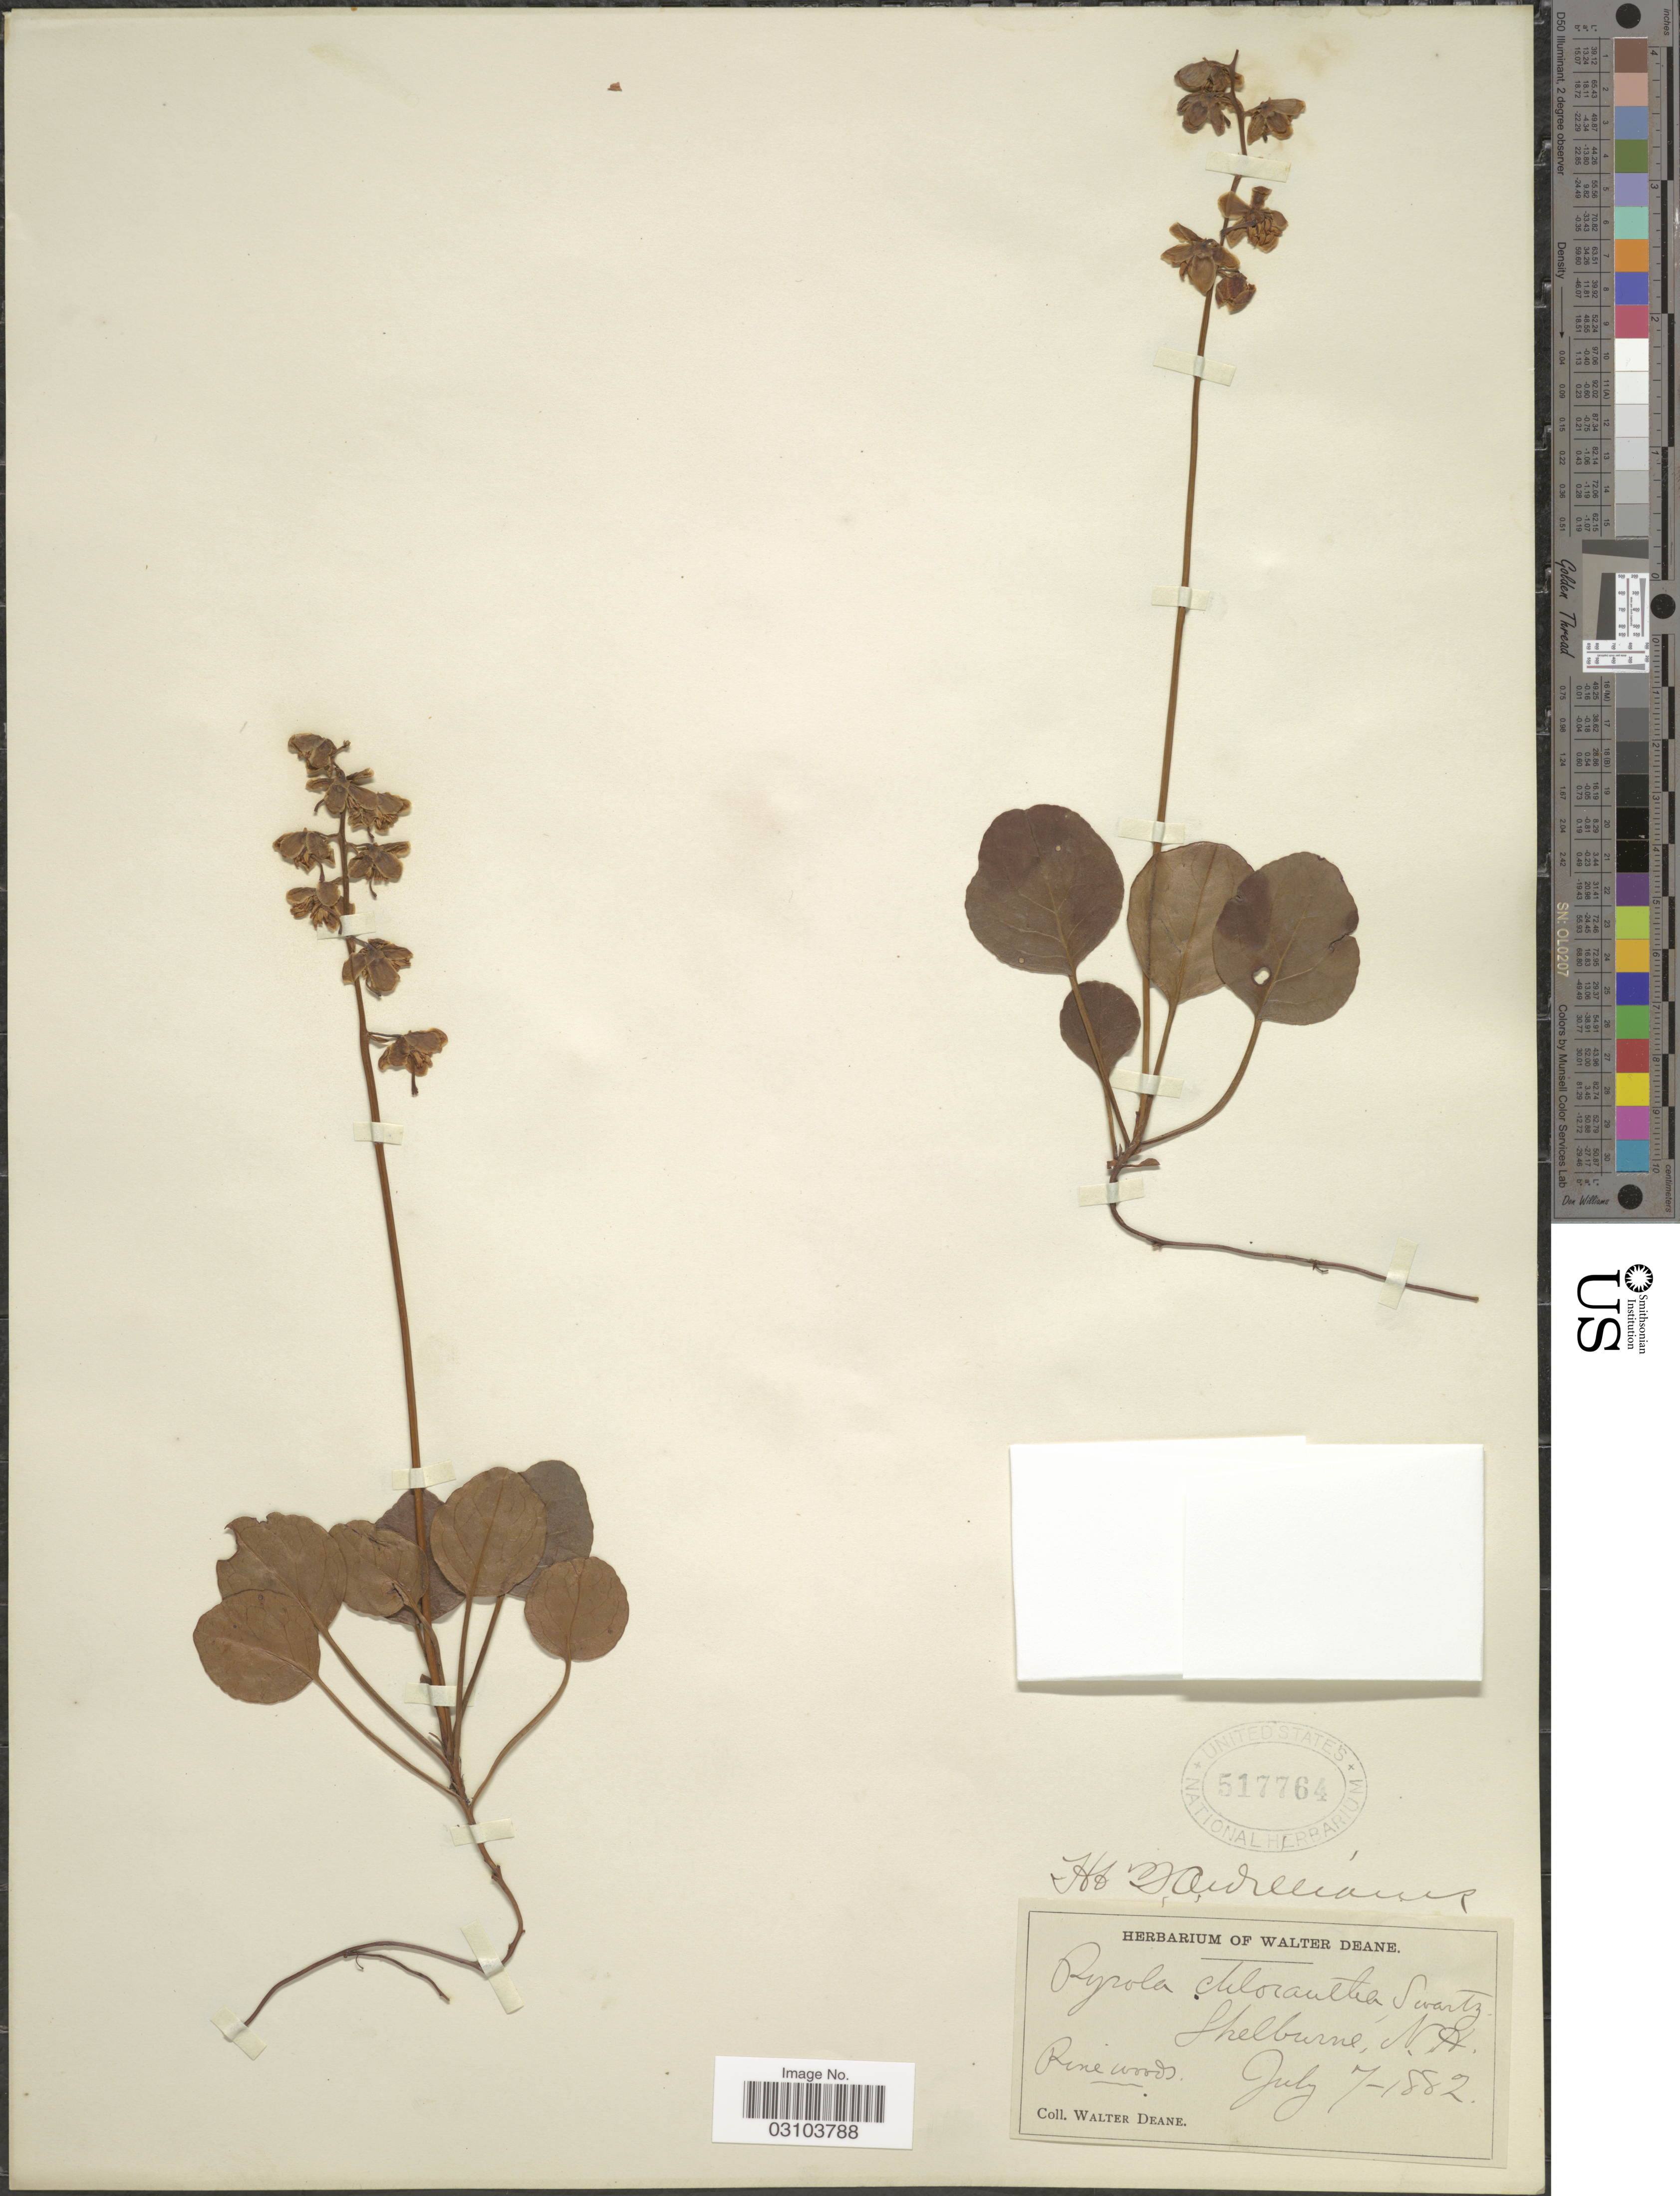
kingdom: Plantae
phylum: Tracheophyta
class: Magnoliopsida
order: Ericales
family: Ericaceae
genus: Pyrola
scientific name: Pyrola chlorantha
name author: Schweigg.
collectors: W. Deane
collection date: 1882-07-07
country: United States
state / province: New Hampshire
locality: Shelburne, N. H.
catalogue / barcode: US 517764